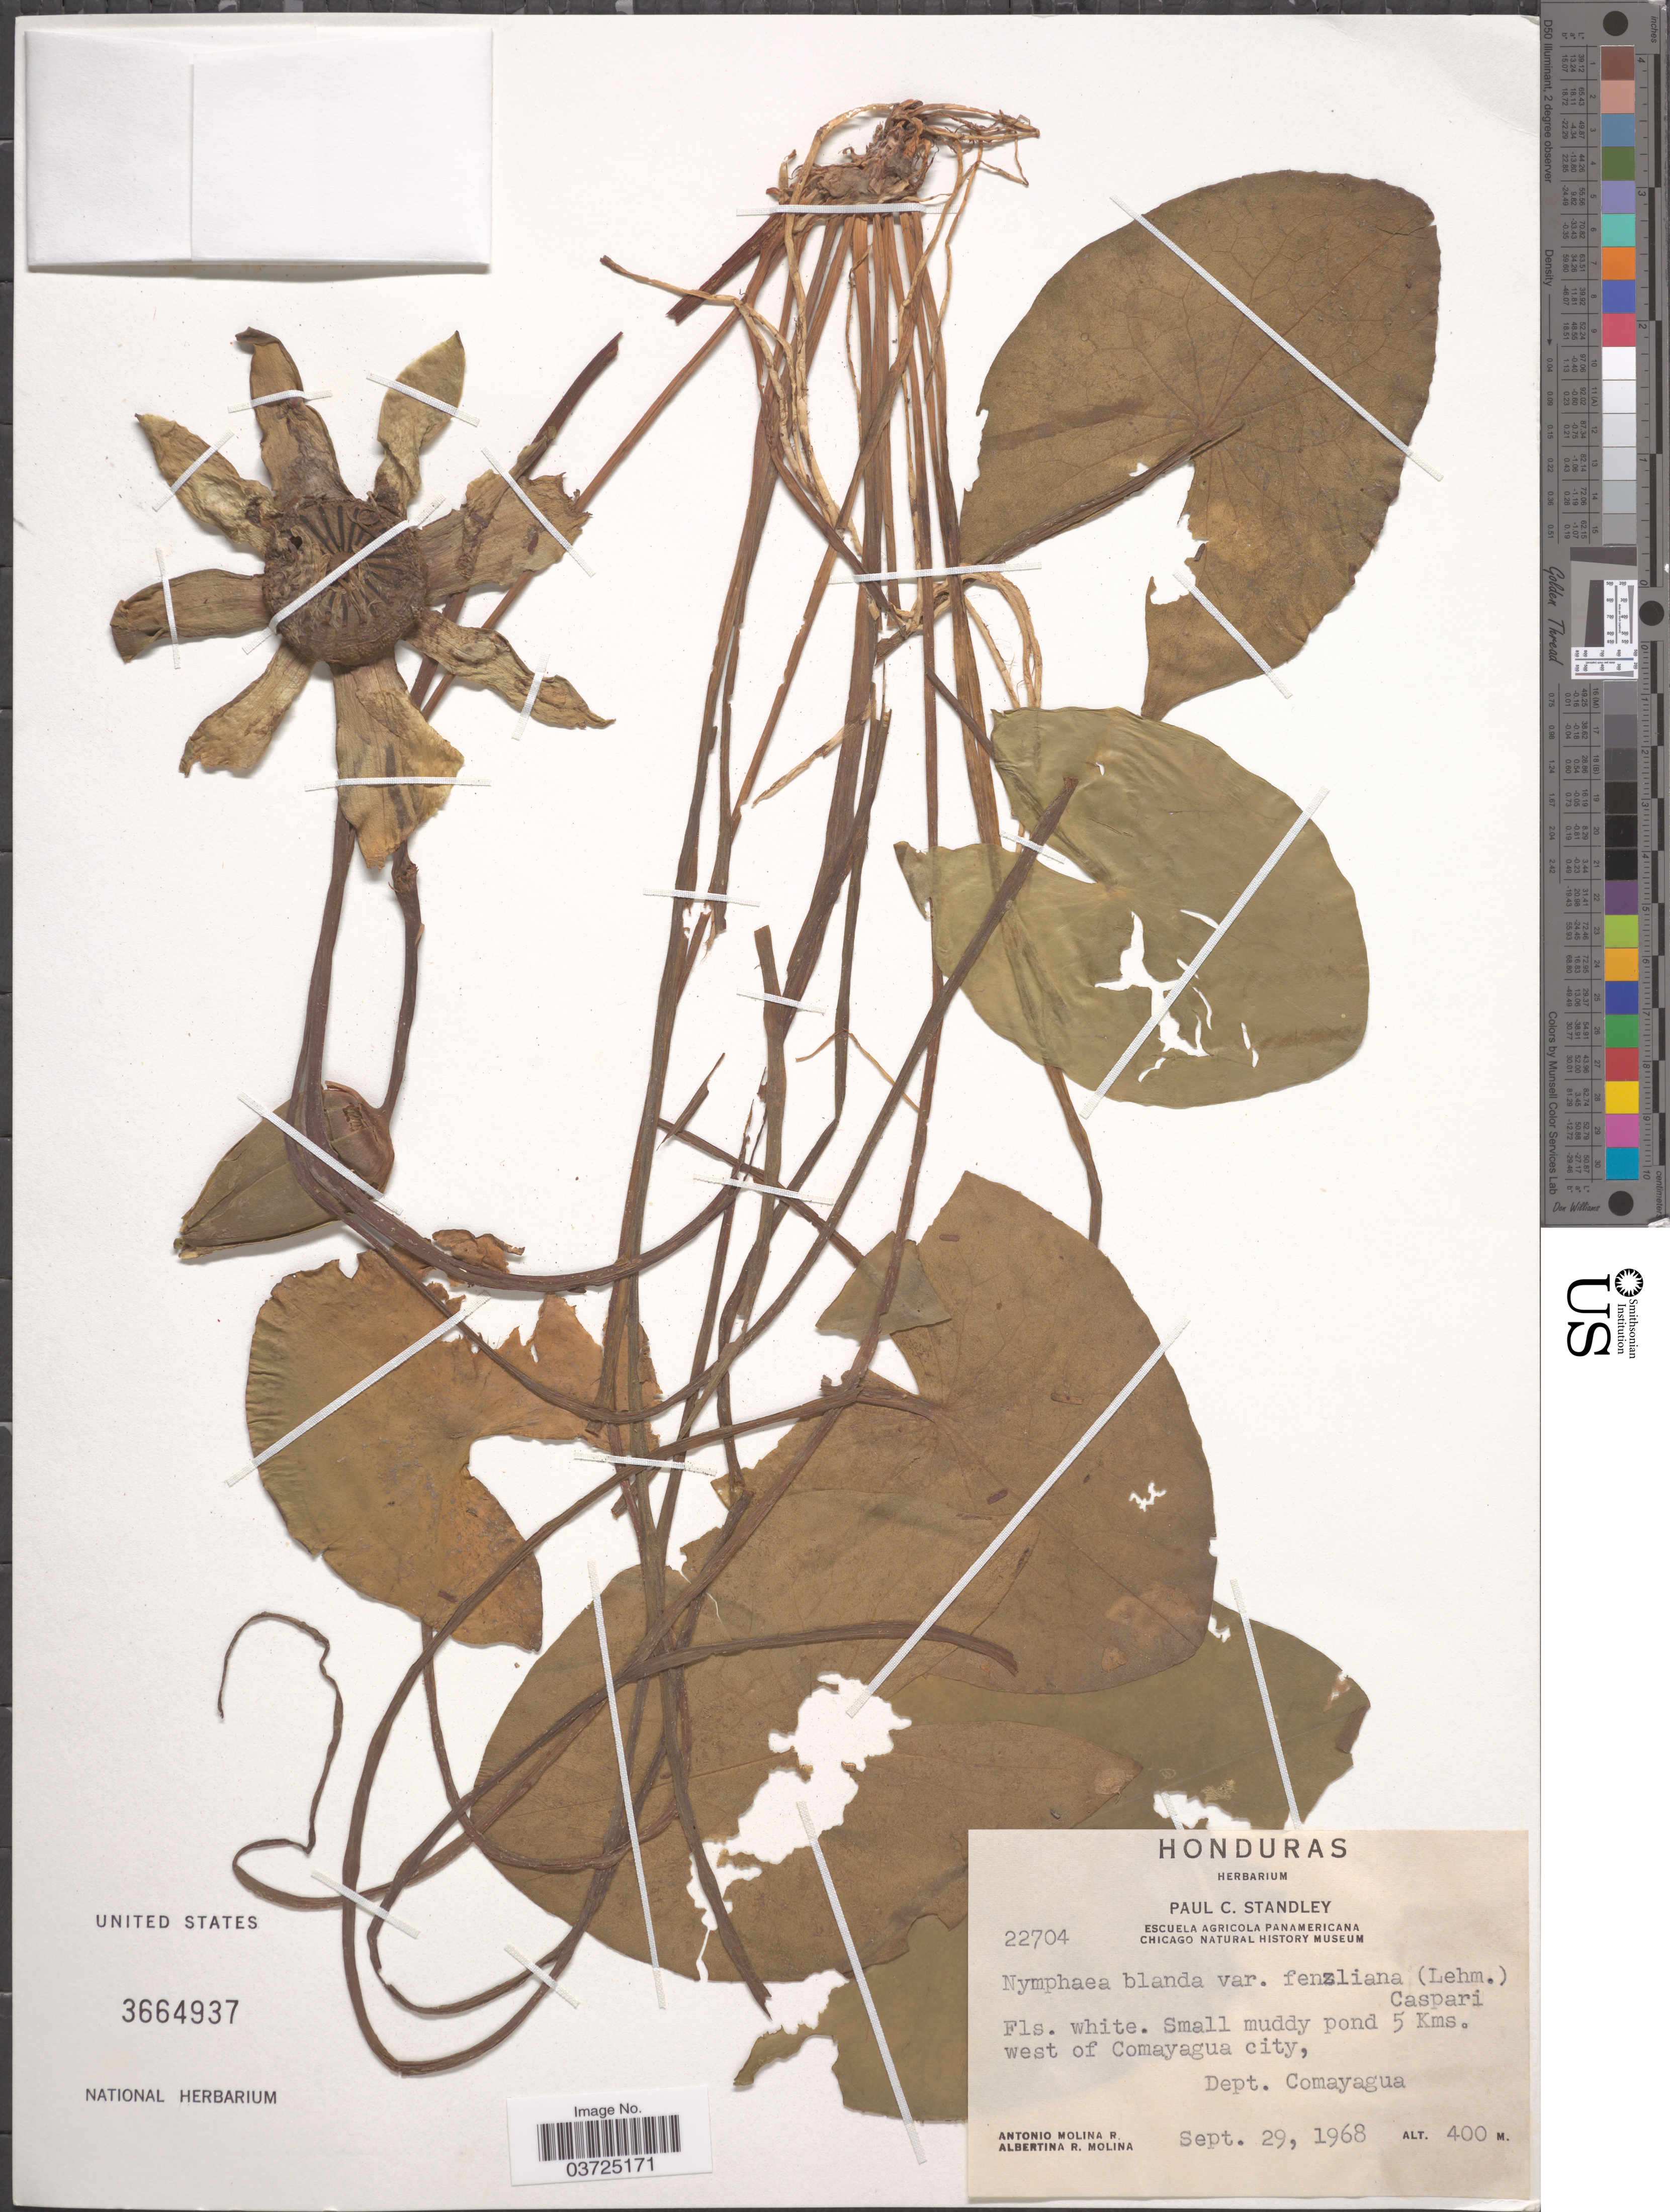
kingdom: Plantae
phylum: Tracheophyta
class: Magnoliopsida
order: Nymphaeales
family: Nymphaeaceae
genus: Nymphaea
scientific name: Nymphaea blanda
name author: G. Mey.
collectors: A. Molina R. & A. R. Molina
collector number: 22704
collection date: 1968-09-29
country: Honduras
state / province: Comayagua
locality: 5 Kms. west of Comayagua city, Dept. Comayagua.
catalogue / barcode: US 3664937